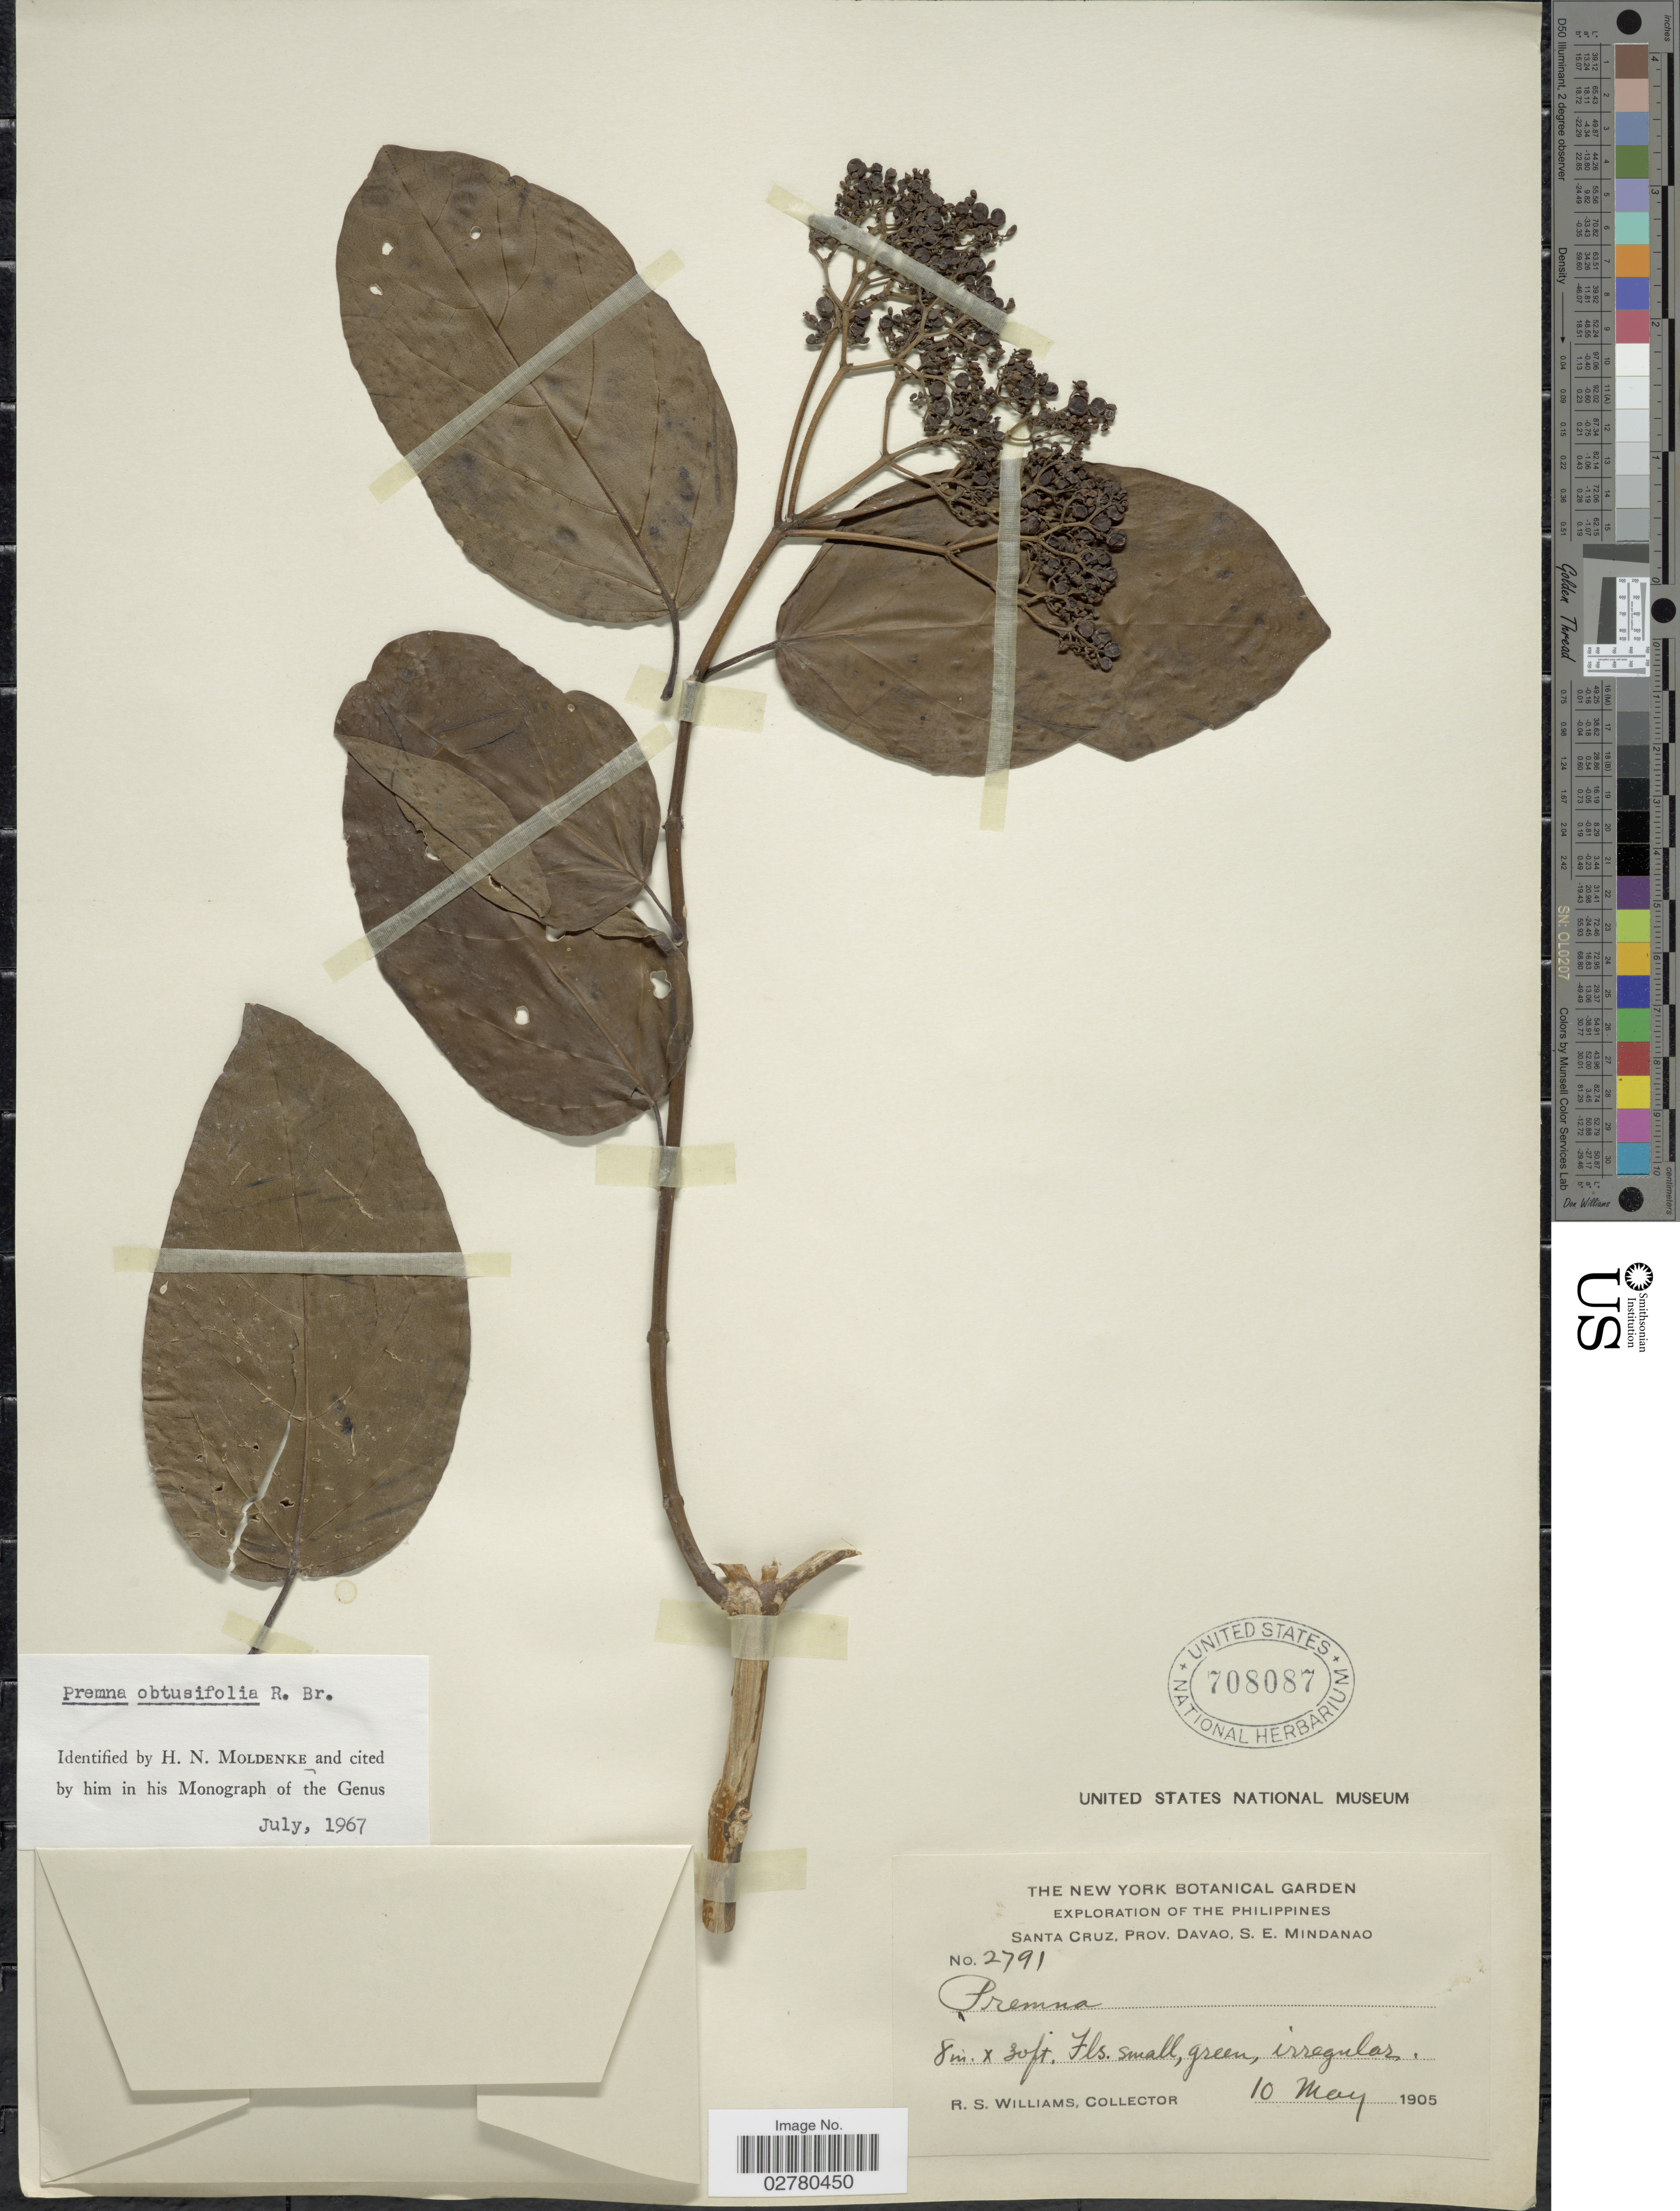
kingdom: Plantae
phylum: Tracheophyta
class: Magnoliopsida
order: Lamiales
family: Lamiaceae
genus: Premna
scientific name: Premna obtusifolia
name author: R. Br.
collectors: R. S. Williams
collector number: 2791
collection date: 1905-05-10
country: Philippines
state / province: Davao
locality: Santa Cruz, Prov. Davao, S.E. Mindanao.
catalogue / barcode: US 708087